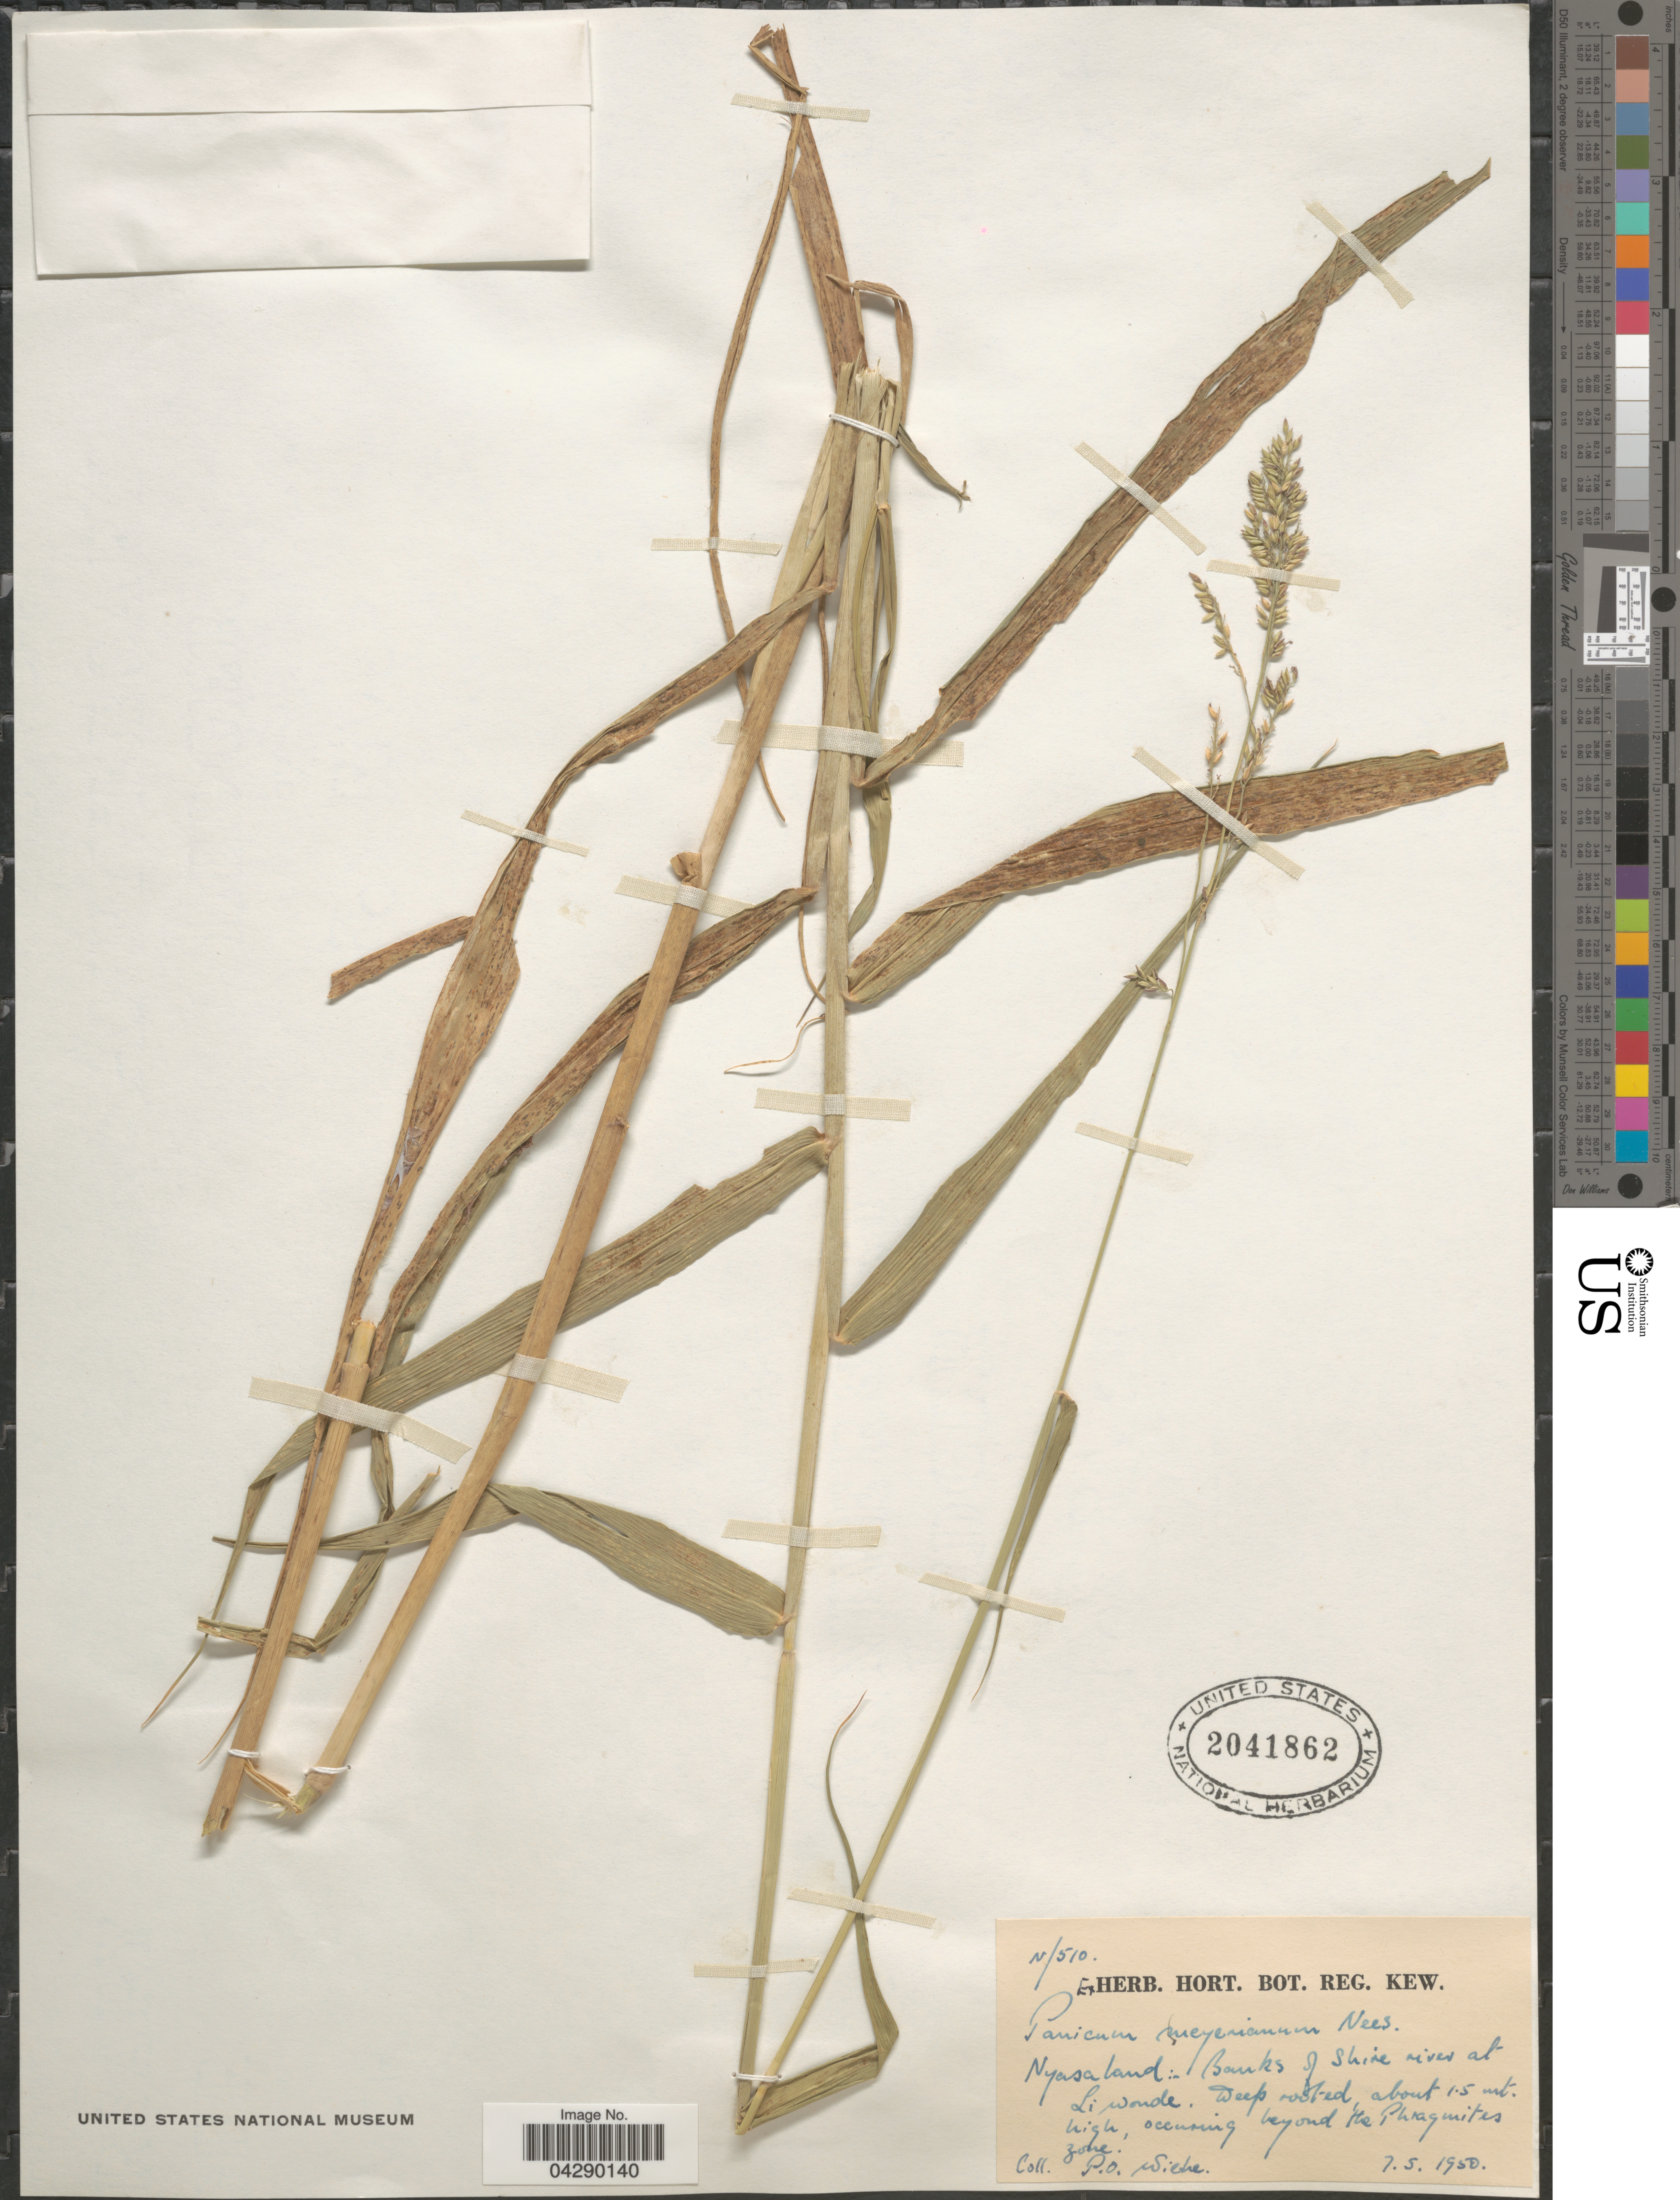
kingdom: Plantae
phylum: Tracheophyta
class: Liliopsida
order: Poales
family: Poaceae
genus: Eriochloa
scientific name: Eriochloa meyeriana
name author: (Nees) Pilg.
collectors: P. Wiehe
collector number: N/510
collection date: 1950-05-07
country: Malawi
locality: Nyasaland: Banks of shire river at Liwonde. Deep rooted, about 1.5 mt. high, occuring beyond the Phragmites zone.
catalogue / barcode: US 2041862